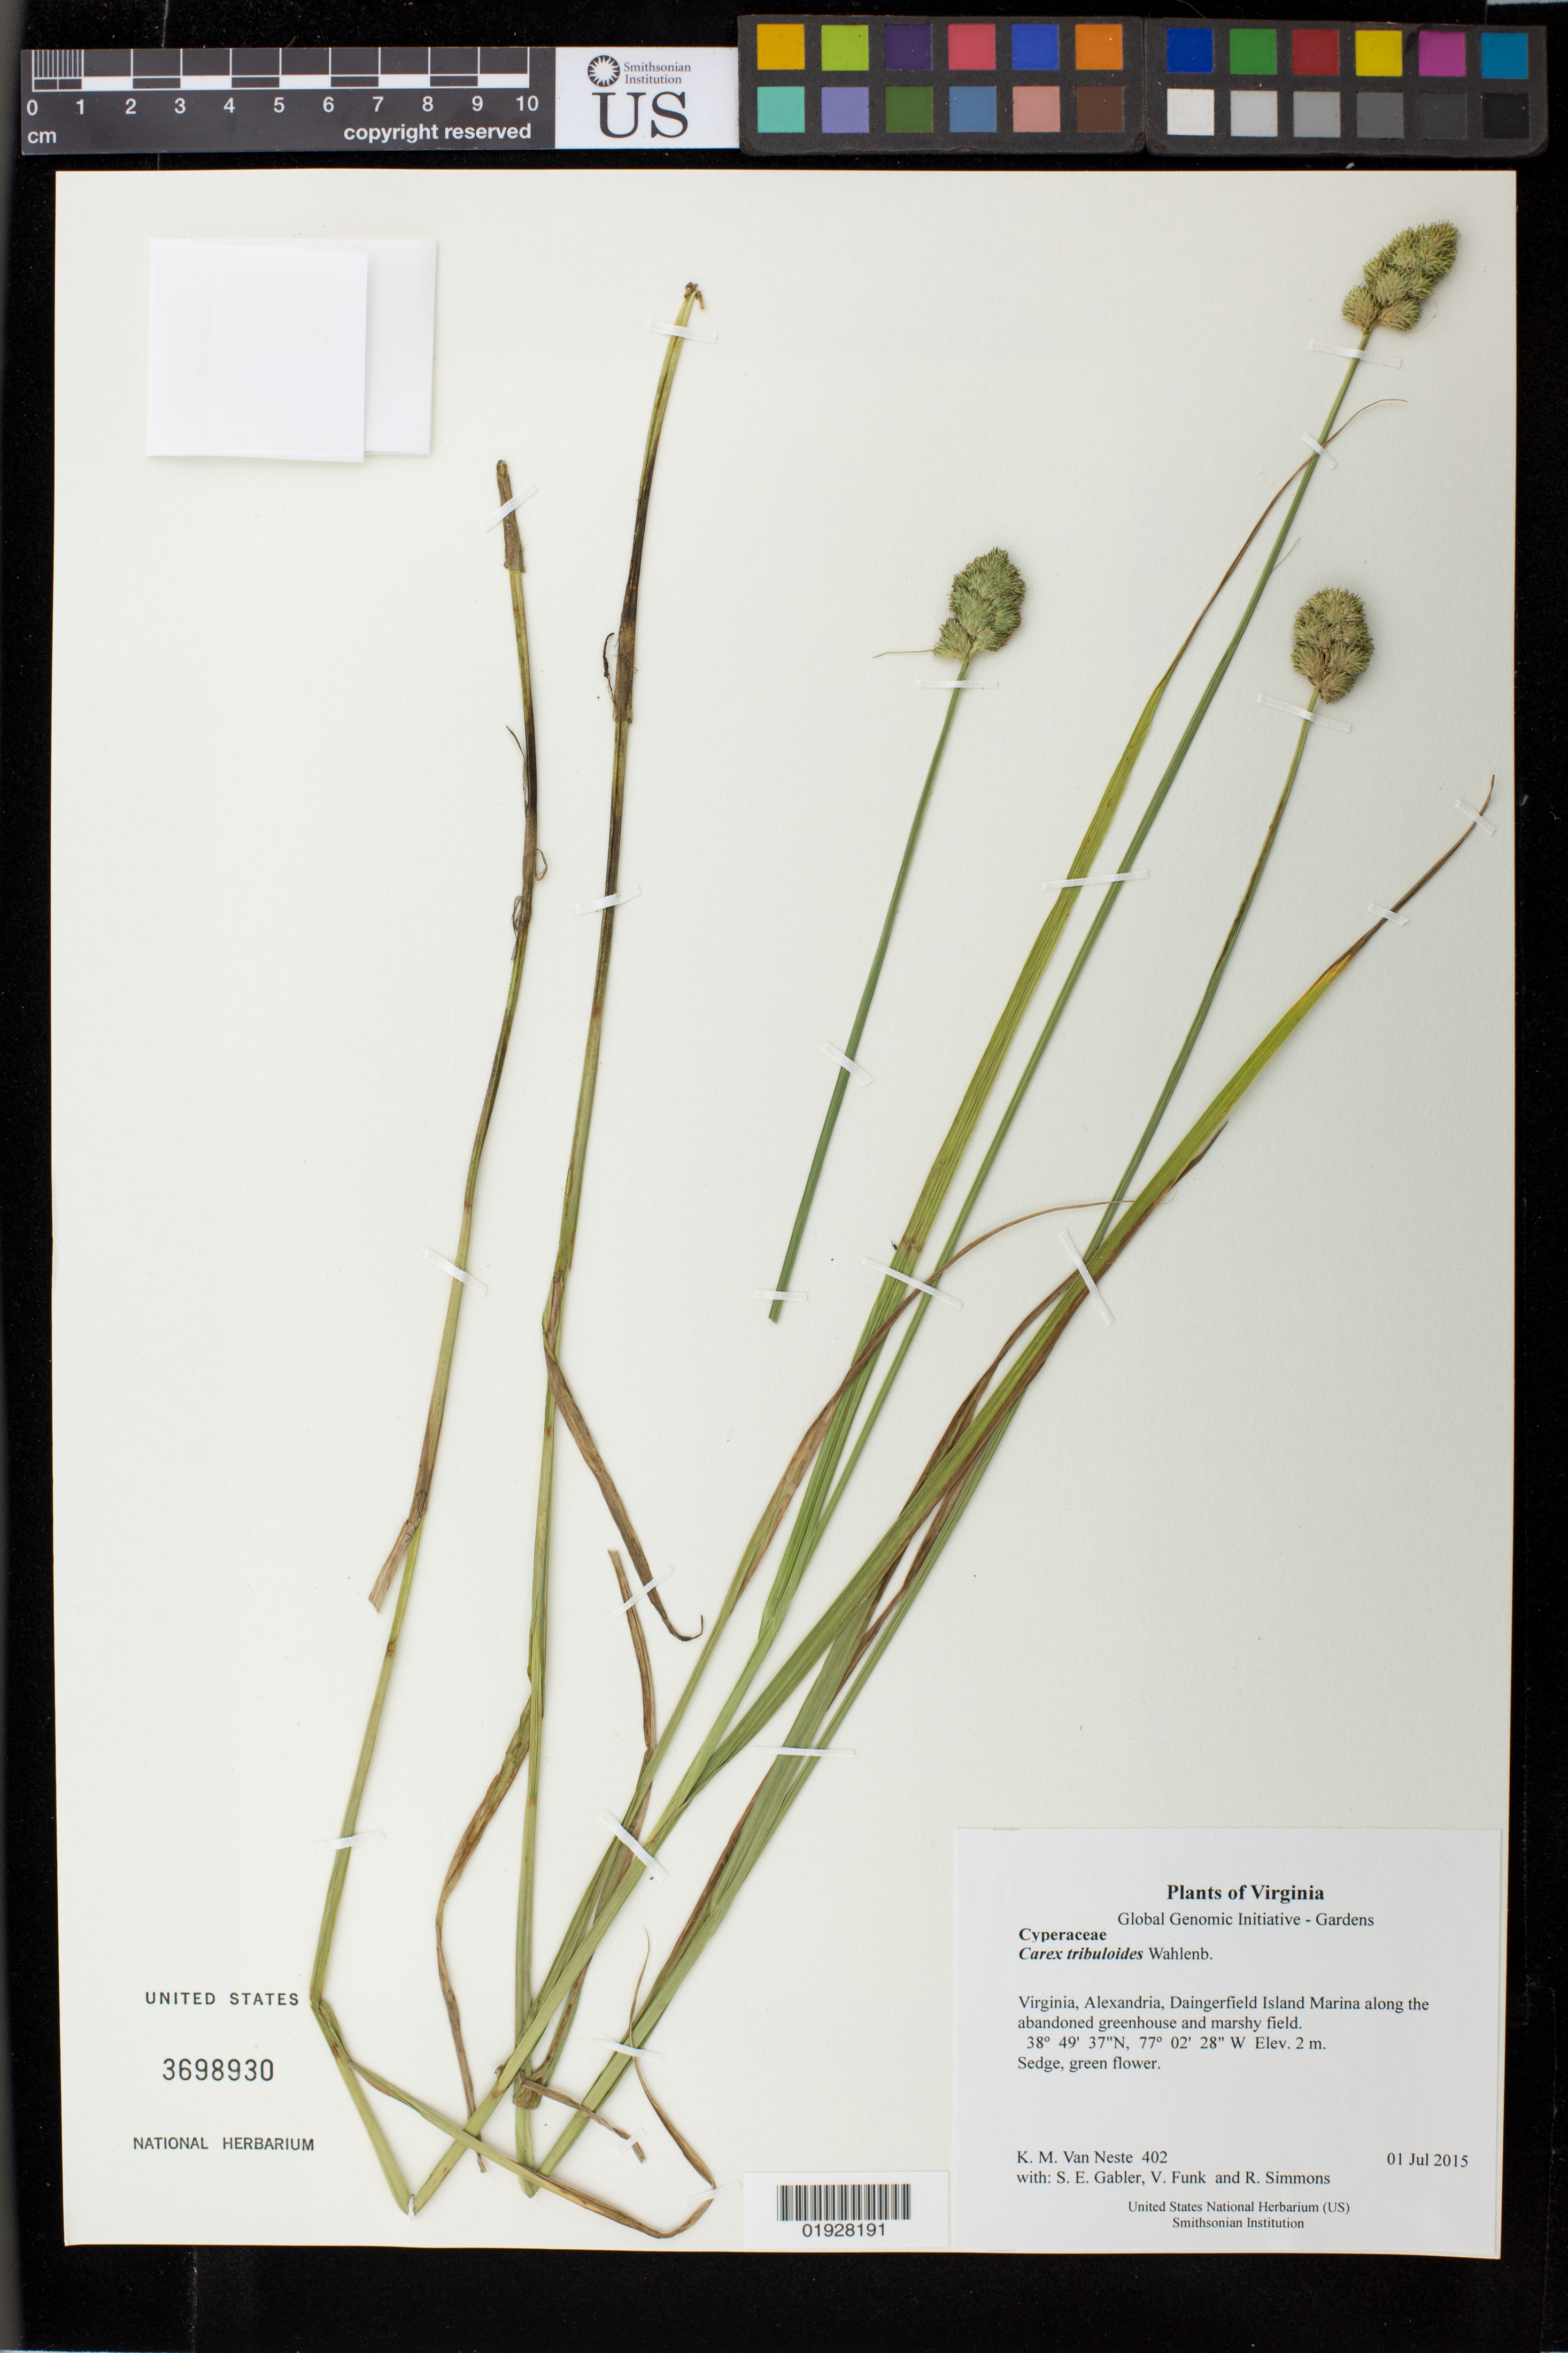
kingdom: Plantae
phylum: Tracheophyta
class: Liliopsida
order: Poales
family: Cyperaceae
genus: Carex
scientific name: Carex tribuloides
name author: Wahlenb.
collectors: K. M. Van Neste, S. E. Gabler, V. Funk & R. Simmons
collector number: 402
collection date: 2015-07-01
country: United States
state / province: Virginia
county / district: City of Alexandria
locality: Daingerfield Island Marina along the abandoned greenhouse and marshy field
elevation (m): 2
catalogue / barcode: US 3698930